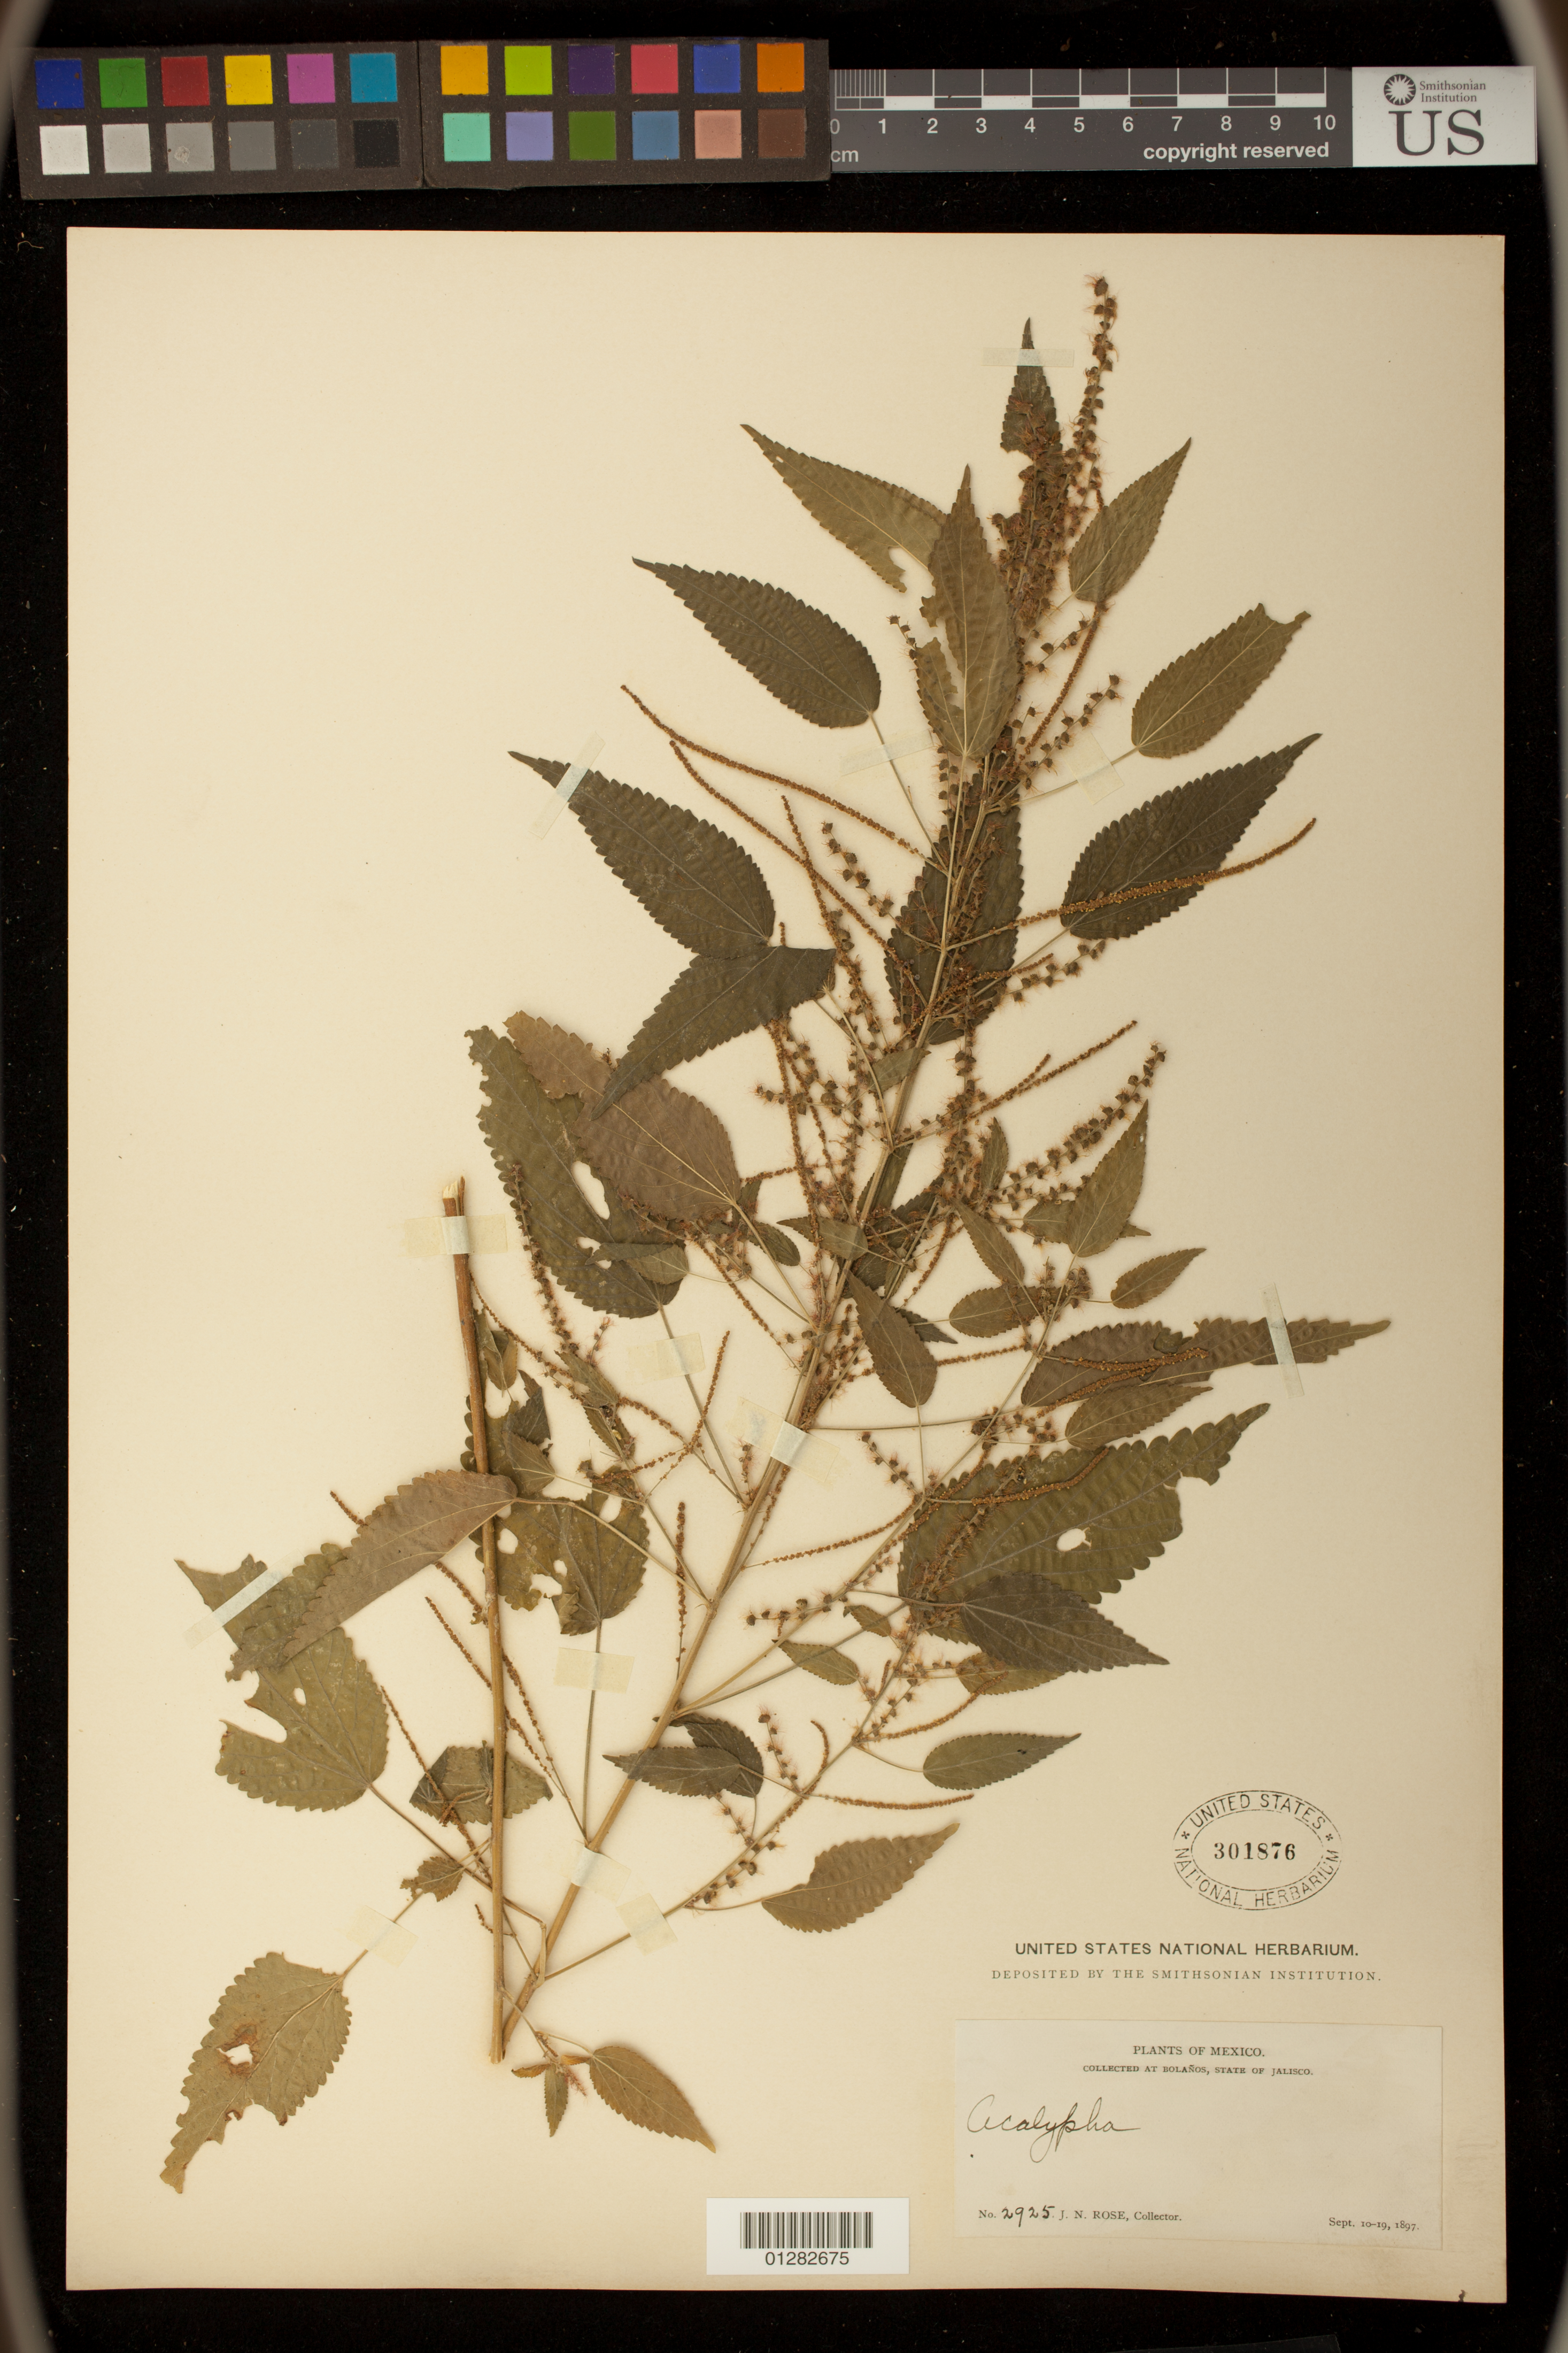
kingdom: Plantae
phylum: Tracheophyta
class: Magnoliopsida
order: Malpighiales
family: Euphorbiaceae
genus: Acalypha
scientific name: Acalypha vagans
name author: Cav.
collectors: J. N. Rose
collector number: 2925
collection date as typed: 10 Sep 1897 to 19 Sep 1897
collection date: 1897-09-10/1897-09-19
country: Mexico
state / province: Jalisco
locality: Bolaños.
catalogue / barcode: US 301876